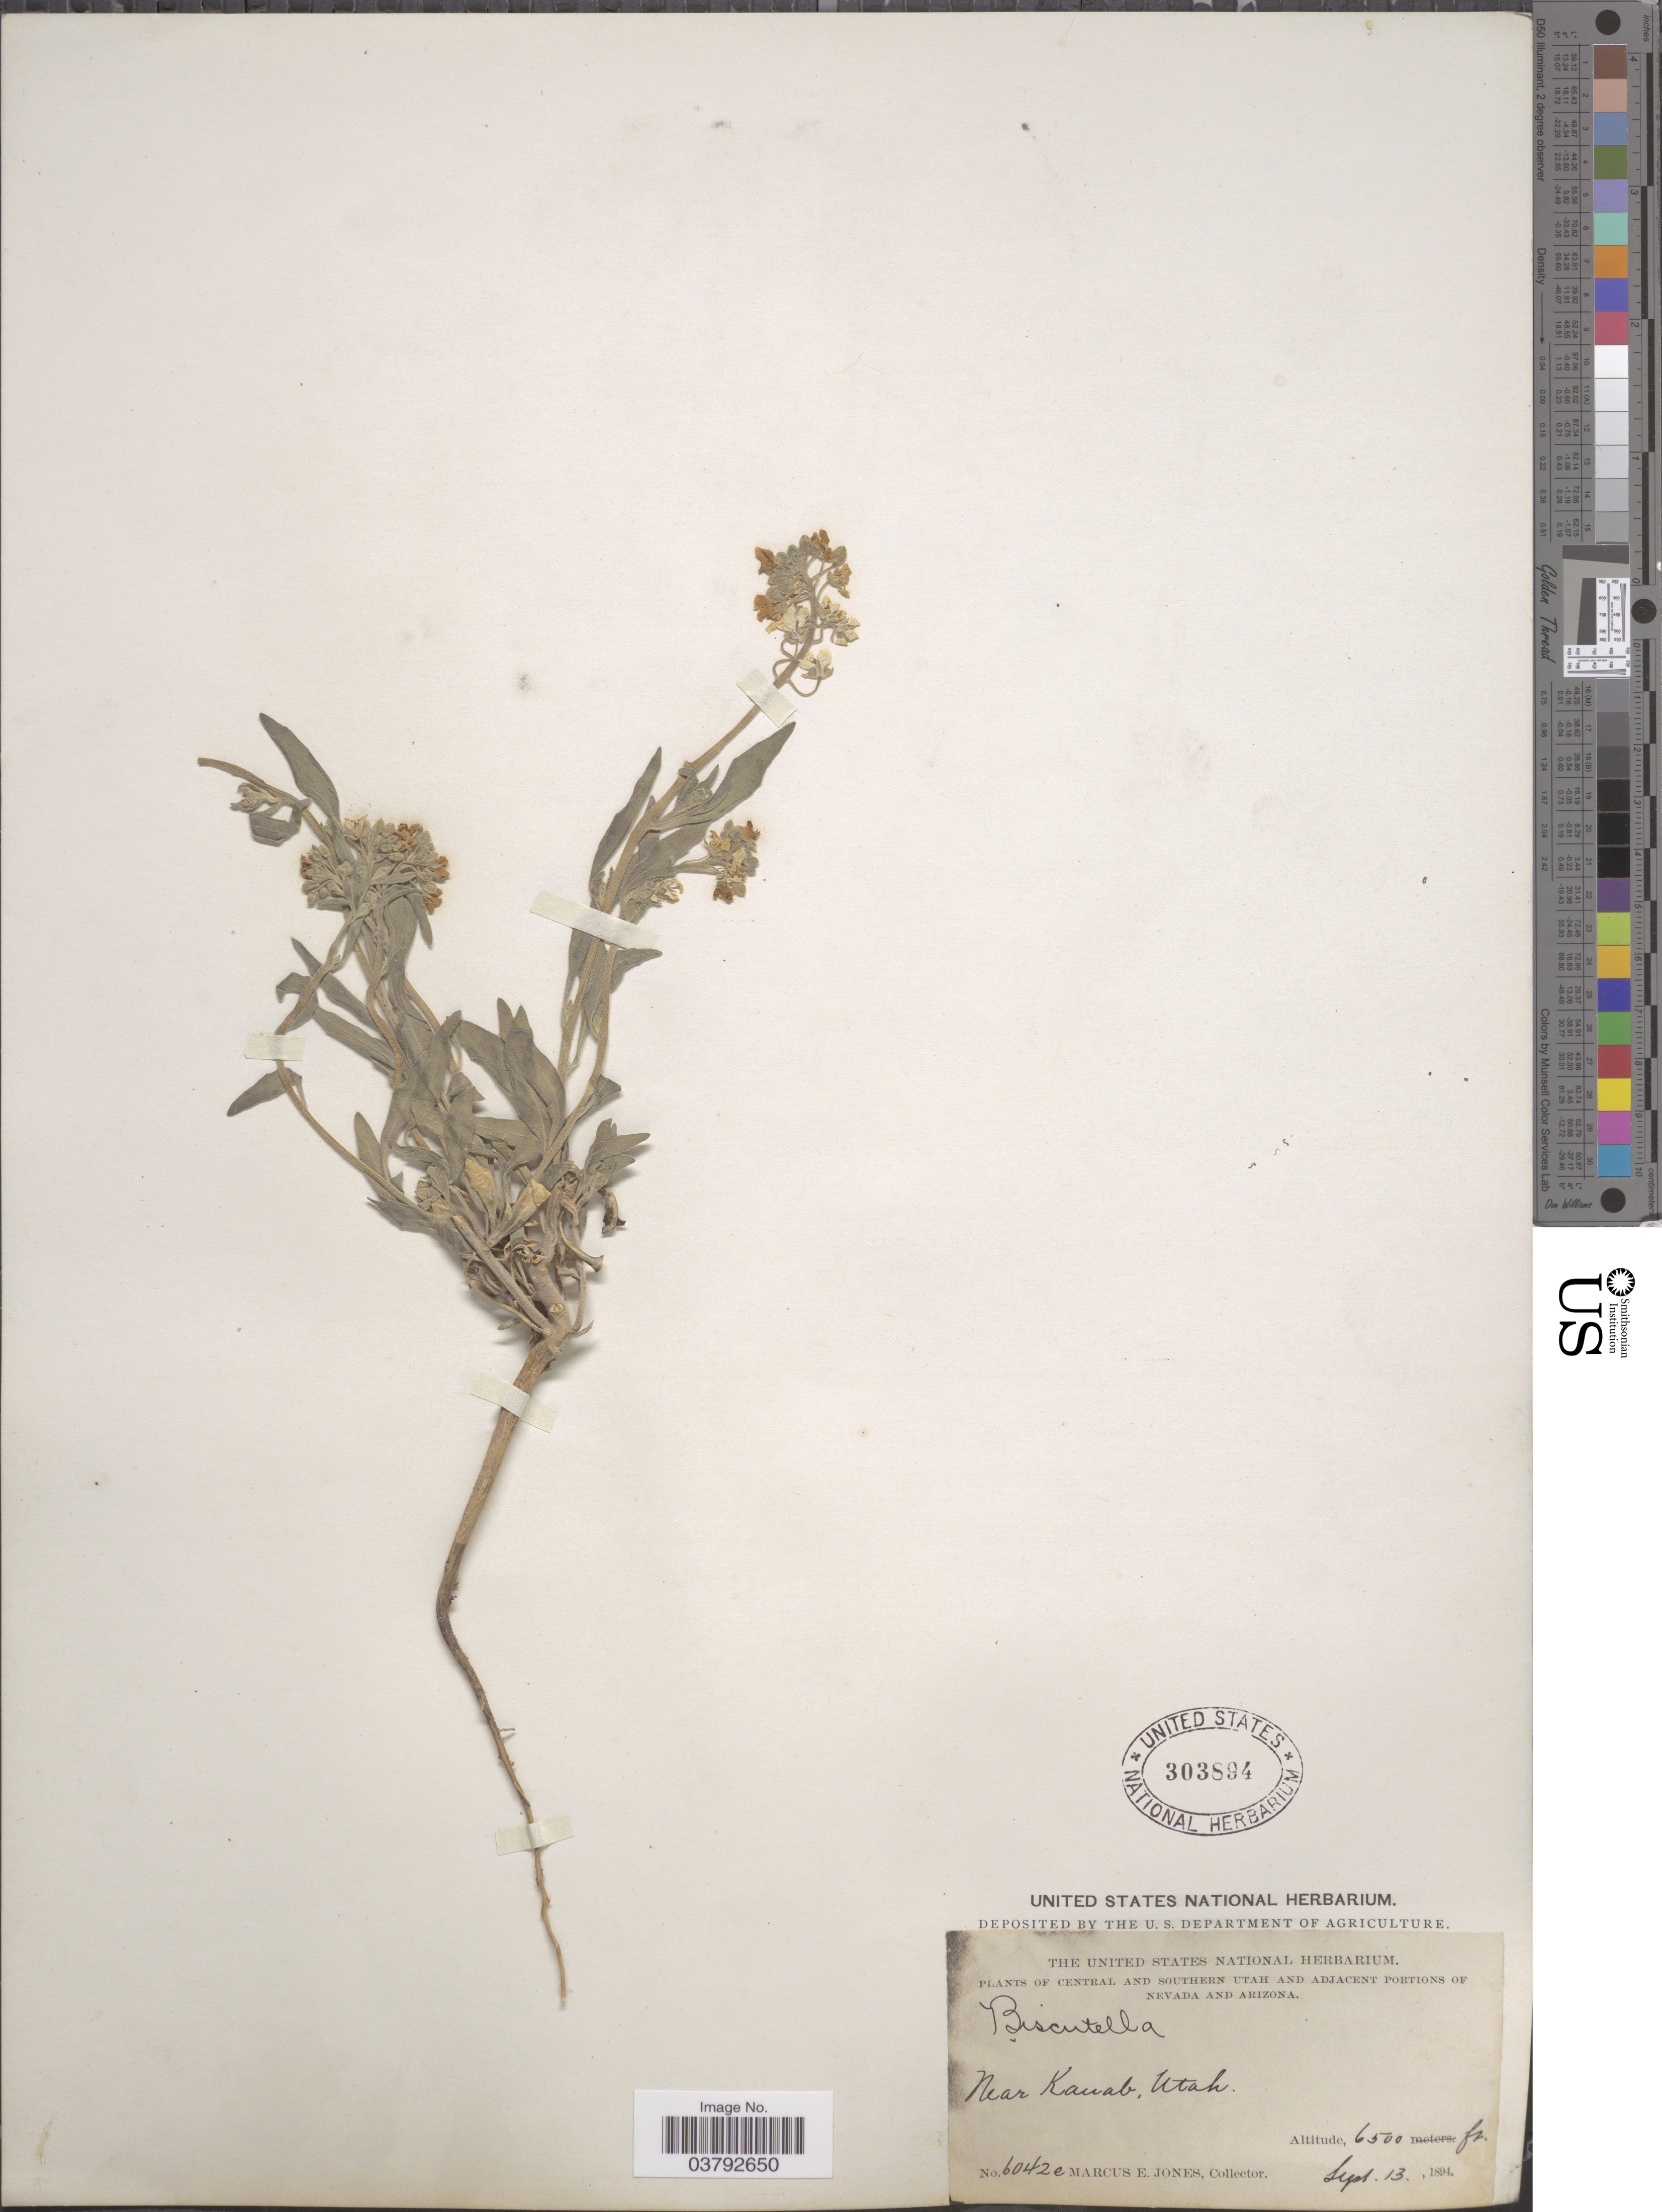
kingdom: Plantae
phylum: Tracheophyta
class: Magnoliopsida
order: Brassicales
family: Brassicaceae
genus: Dithyrea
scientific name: Dithyrea wislizeni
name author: Engelm.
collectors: M. E. Jones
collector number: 6042e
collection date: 1894-09-13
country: United States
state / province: Utah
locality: Central and Southern Utah. Near Kanab.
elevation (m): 1981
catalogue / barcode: US 303894